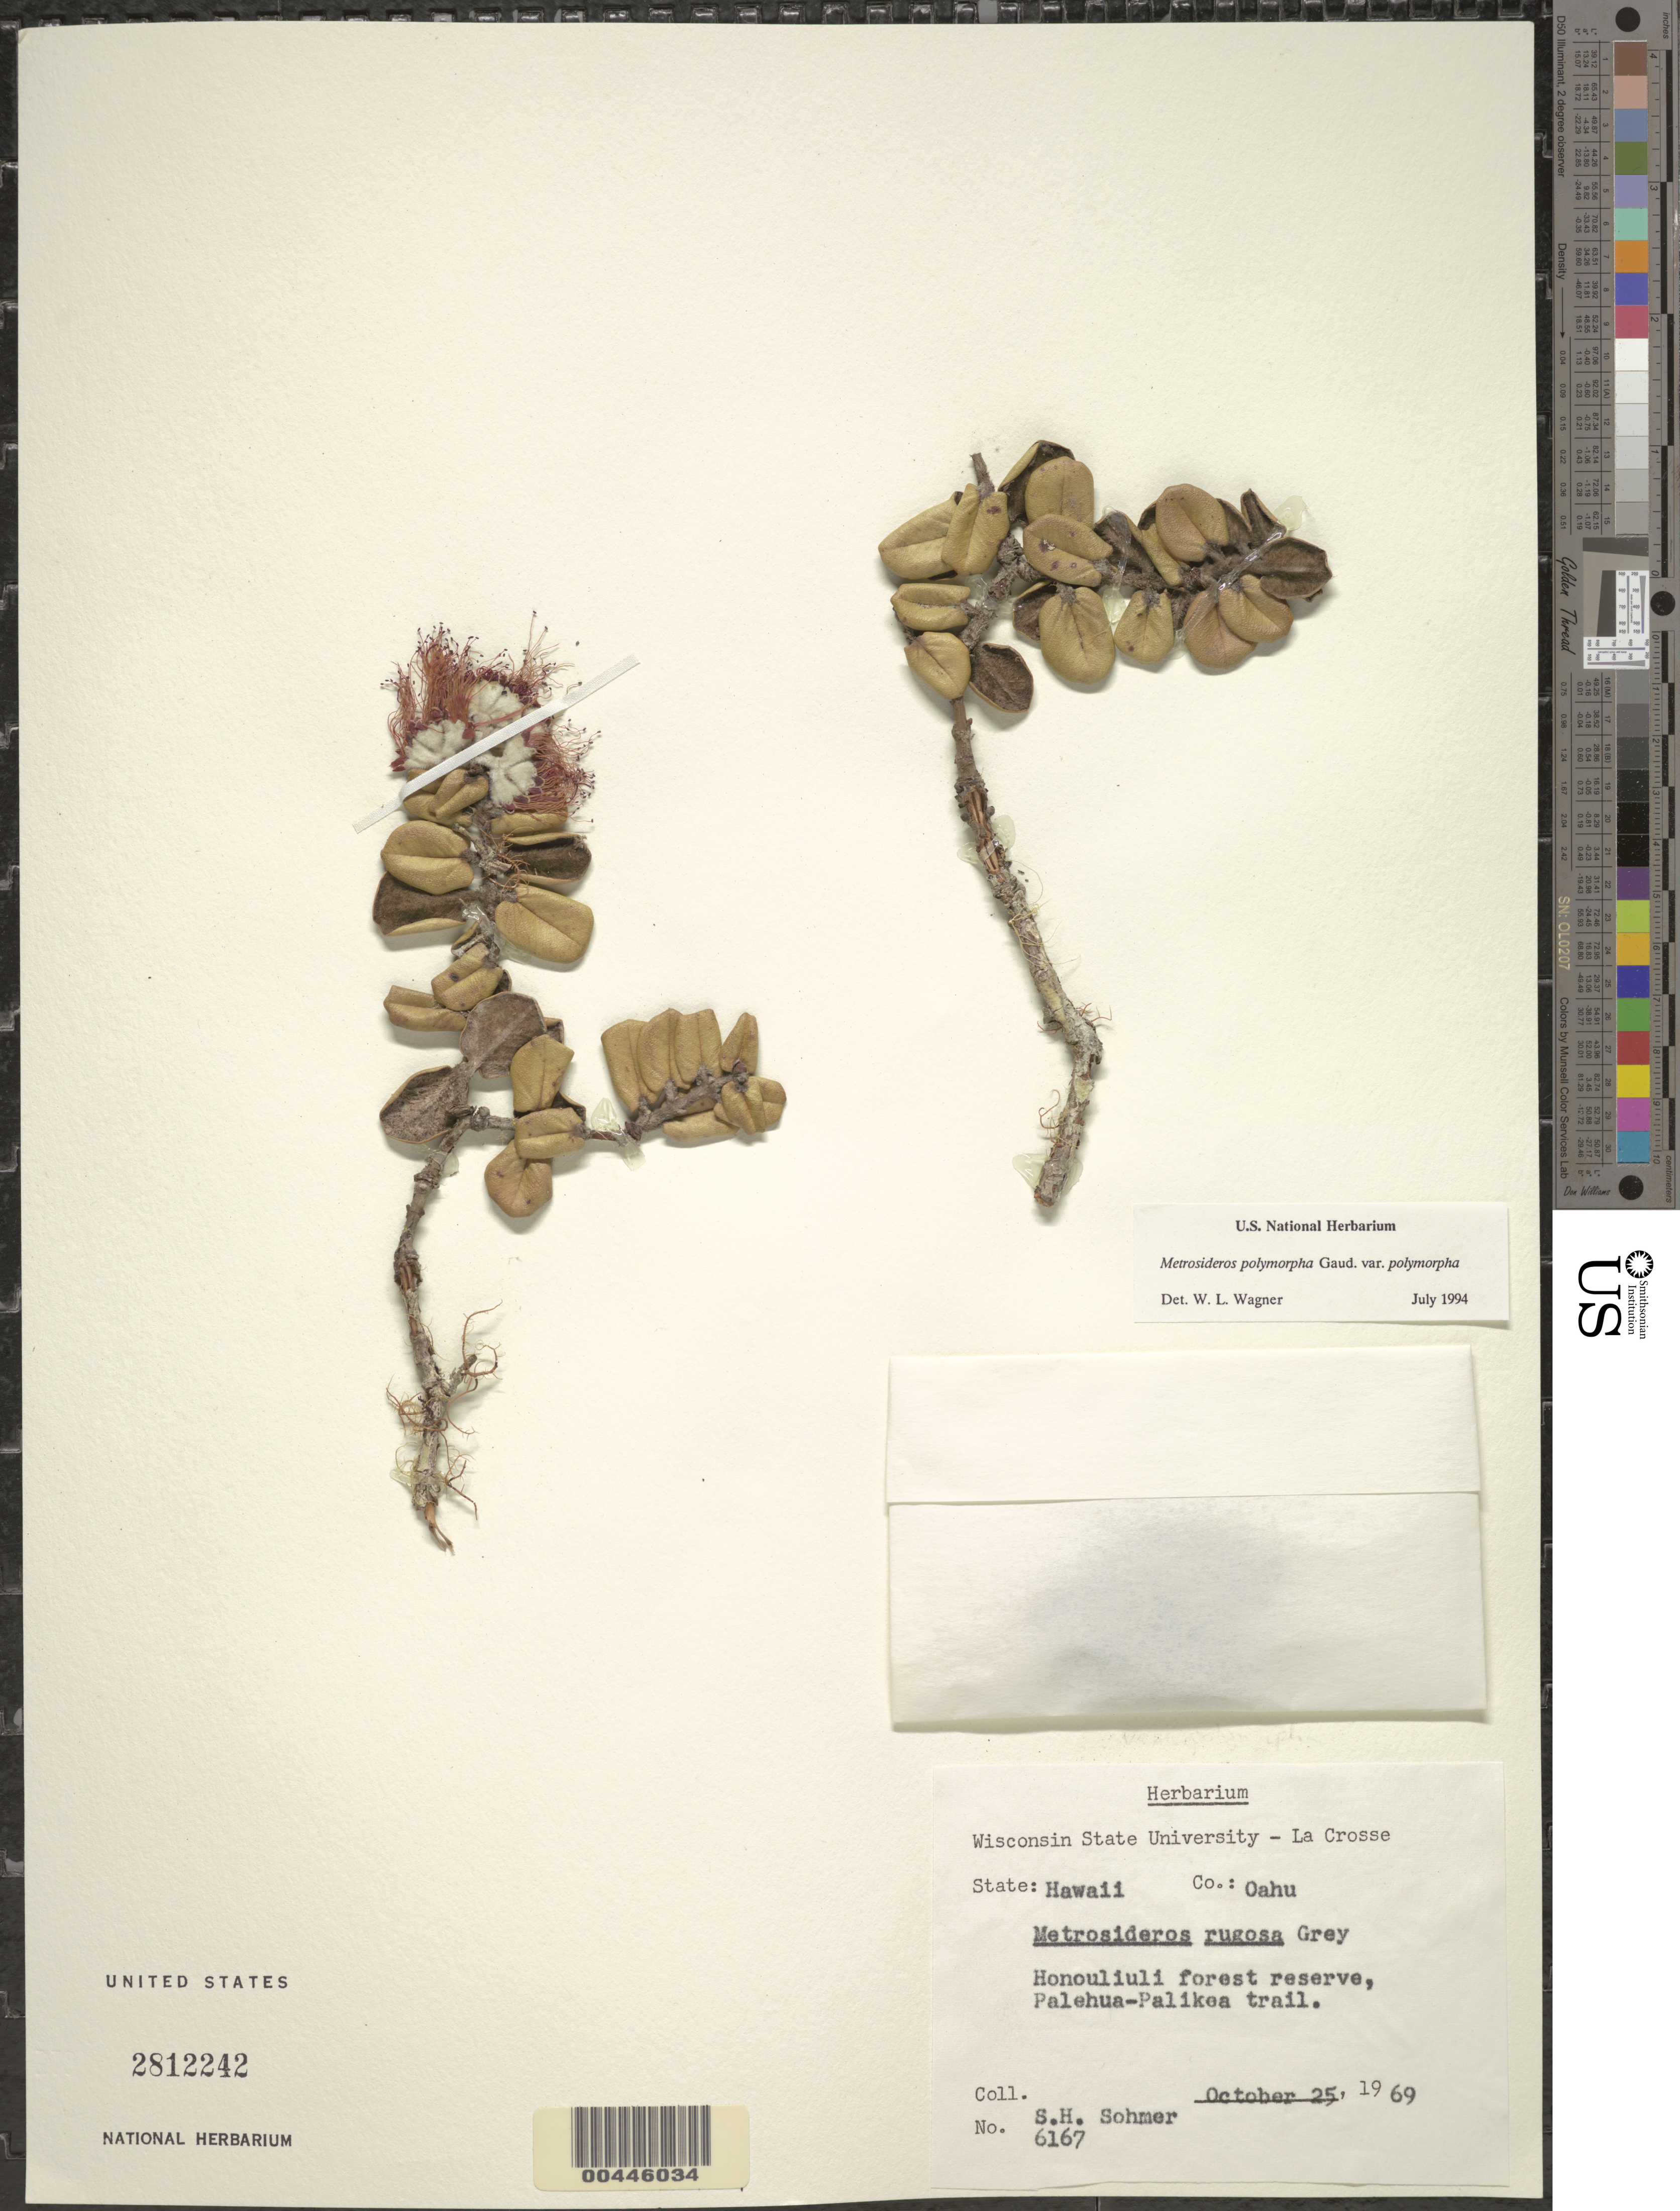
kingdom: Plantae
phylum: Tracheophyta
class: Magnoliopsida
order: Myrtales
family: Myrtaceae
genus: Metrosideros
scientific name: Metrosideros polymorpha var. polymorpha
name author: Gaudich.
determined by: Wagner, W. L., (BOT), Smithsonian Institution - National Museum of Natural History (UNITED STATES)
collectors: S. H. Sohmer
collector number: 6167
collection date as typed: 25 Oct 1969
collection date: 1969-10-25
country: United States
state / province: Hawaii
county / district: Honolulu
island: Oahu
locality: Honouliuli For Res, Palehua-Palikea Trail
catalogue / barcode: US 3812242